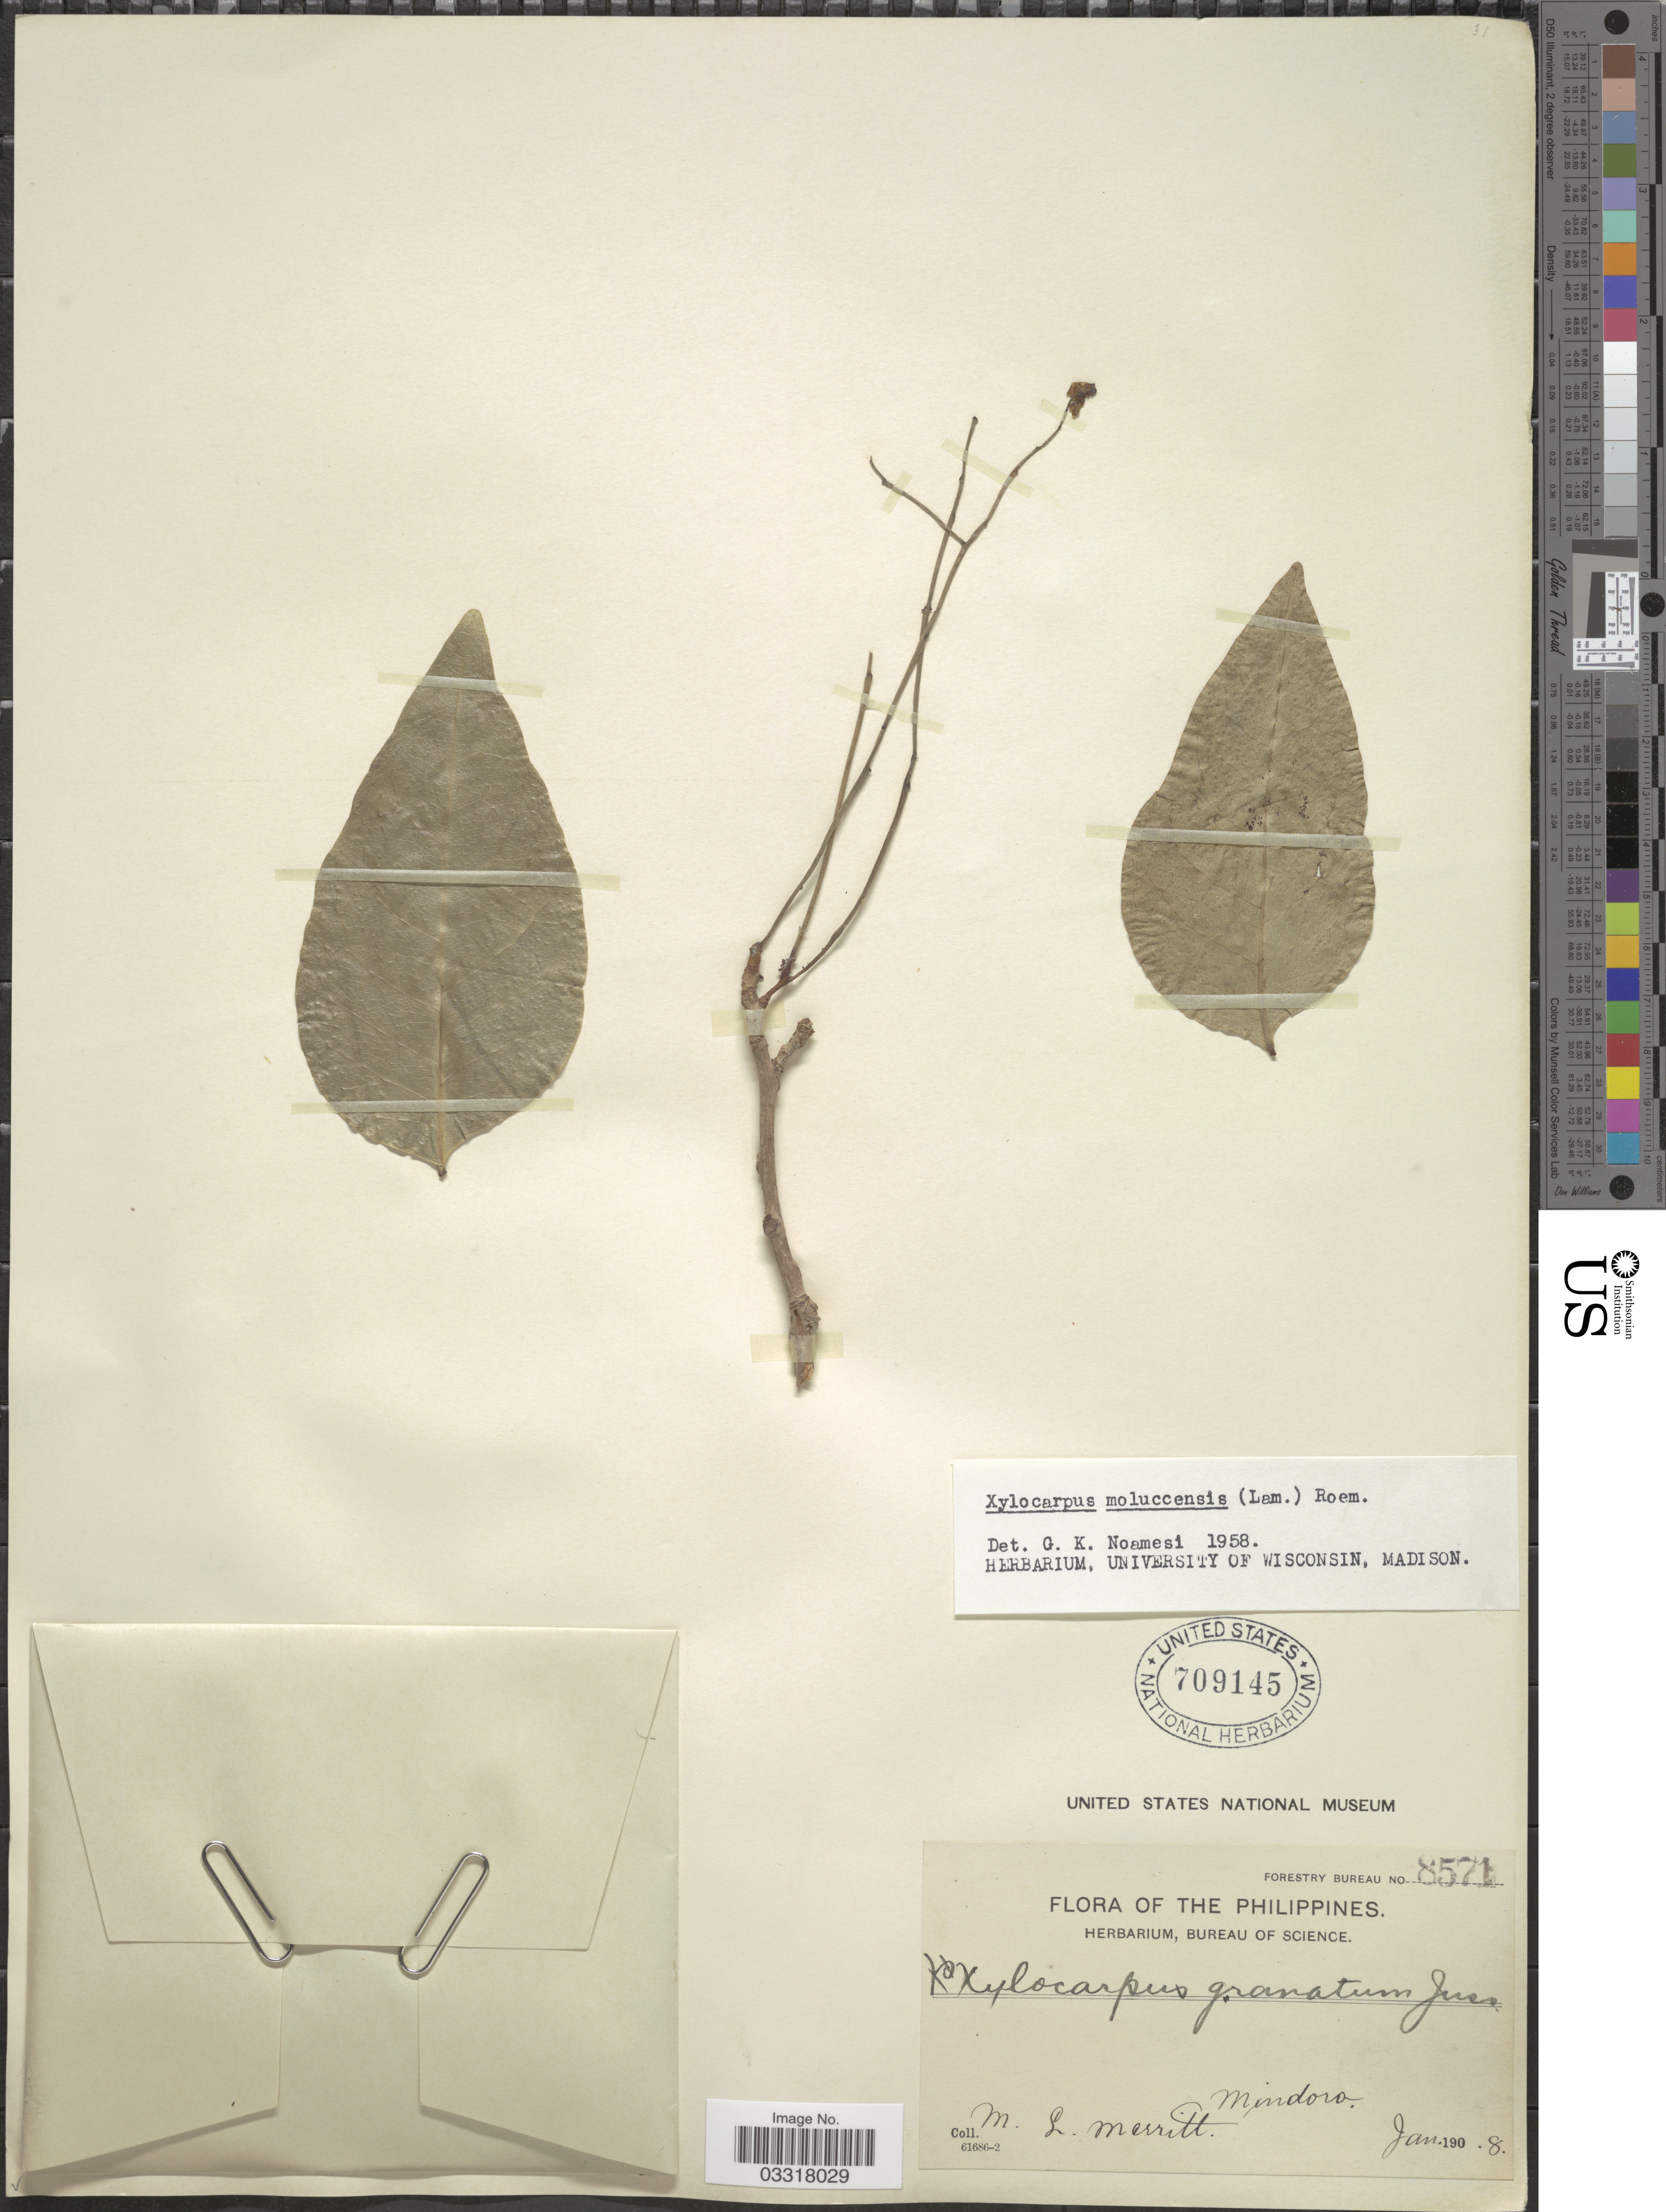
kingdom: Plantae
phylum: Tracheophyta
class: Magnoliopsida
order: Sapindales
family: Meliaceae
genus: Xylocarpus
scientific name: Xylocarpus moluccensis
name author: (Lam.) M. Roem.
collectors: M. L. Merritt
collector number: Forestry Bureau 8571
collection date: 1908-01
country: Philippines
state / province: Mimaropa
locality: Mindoro.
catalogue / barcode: US 709145